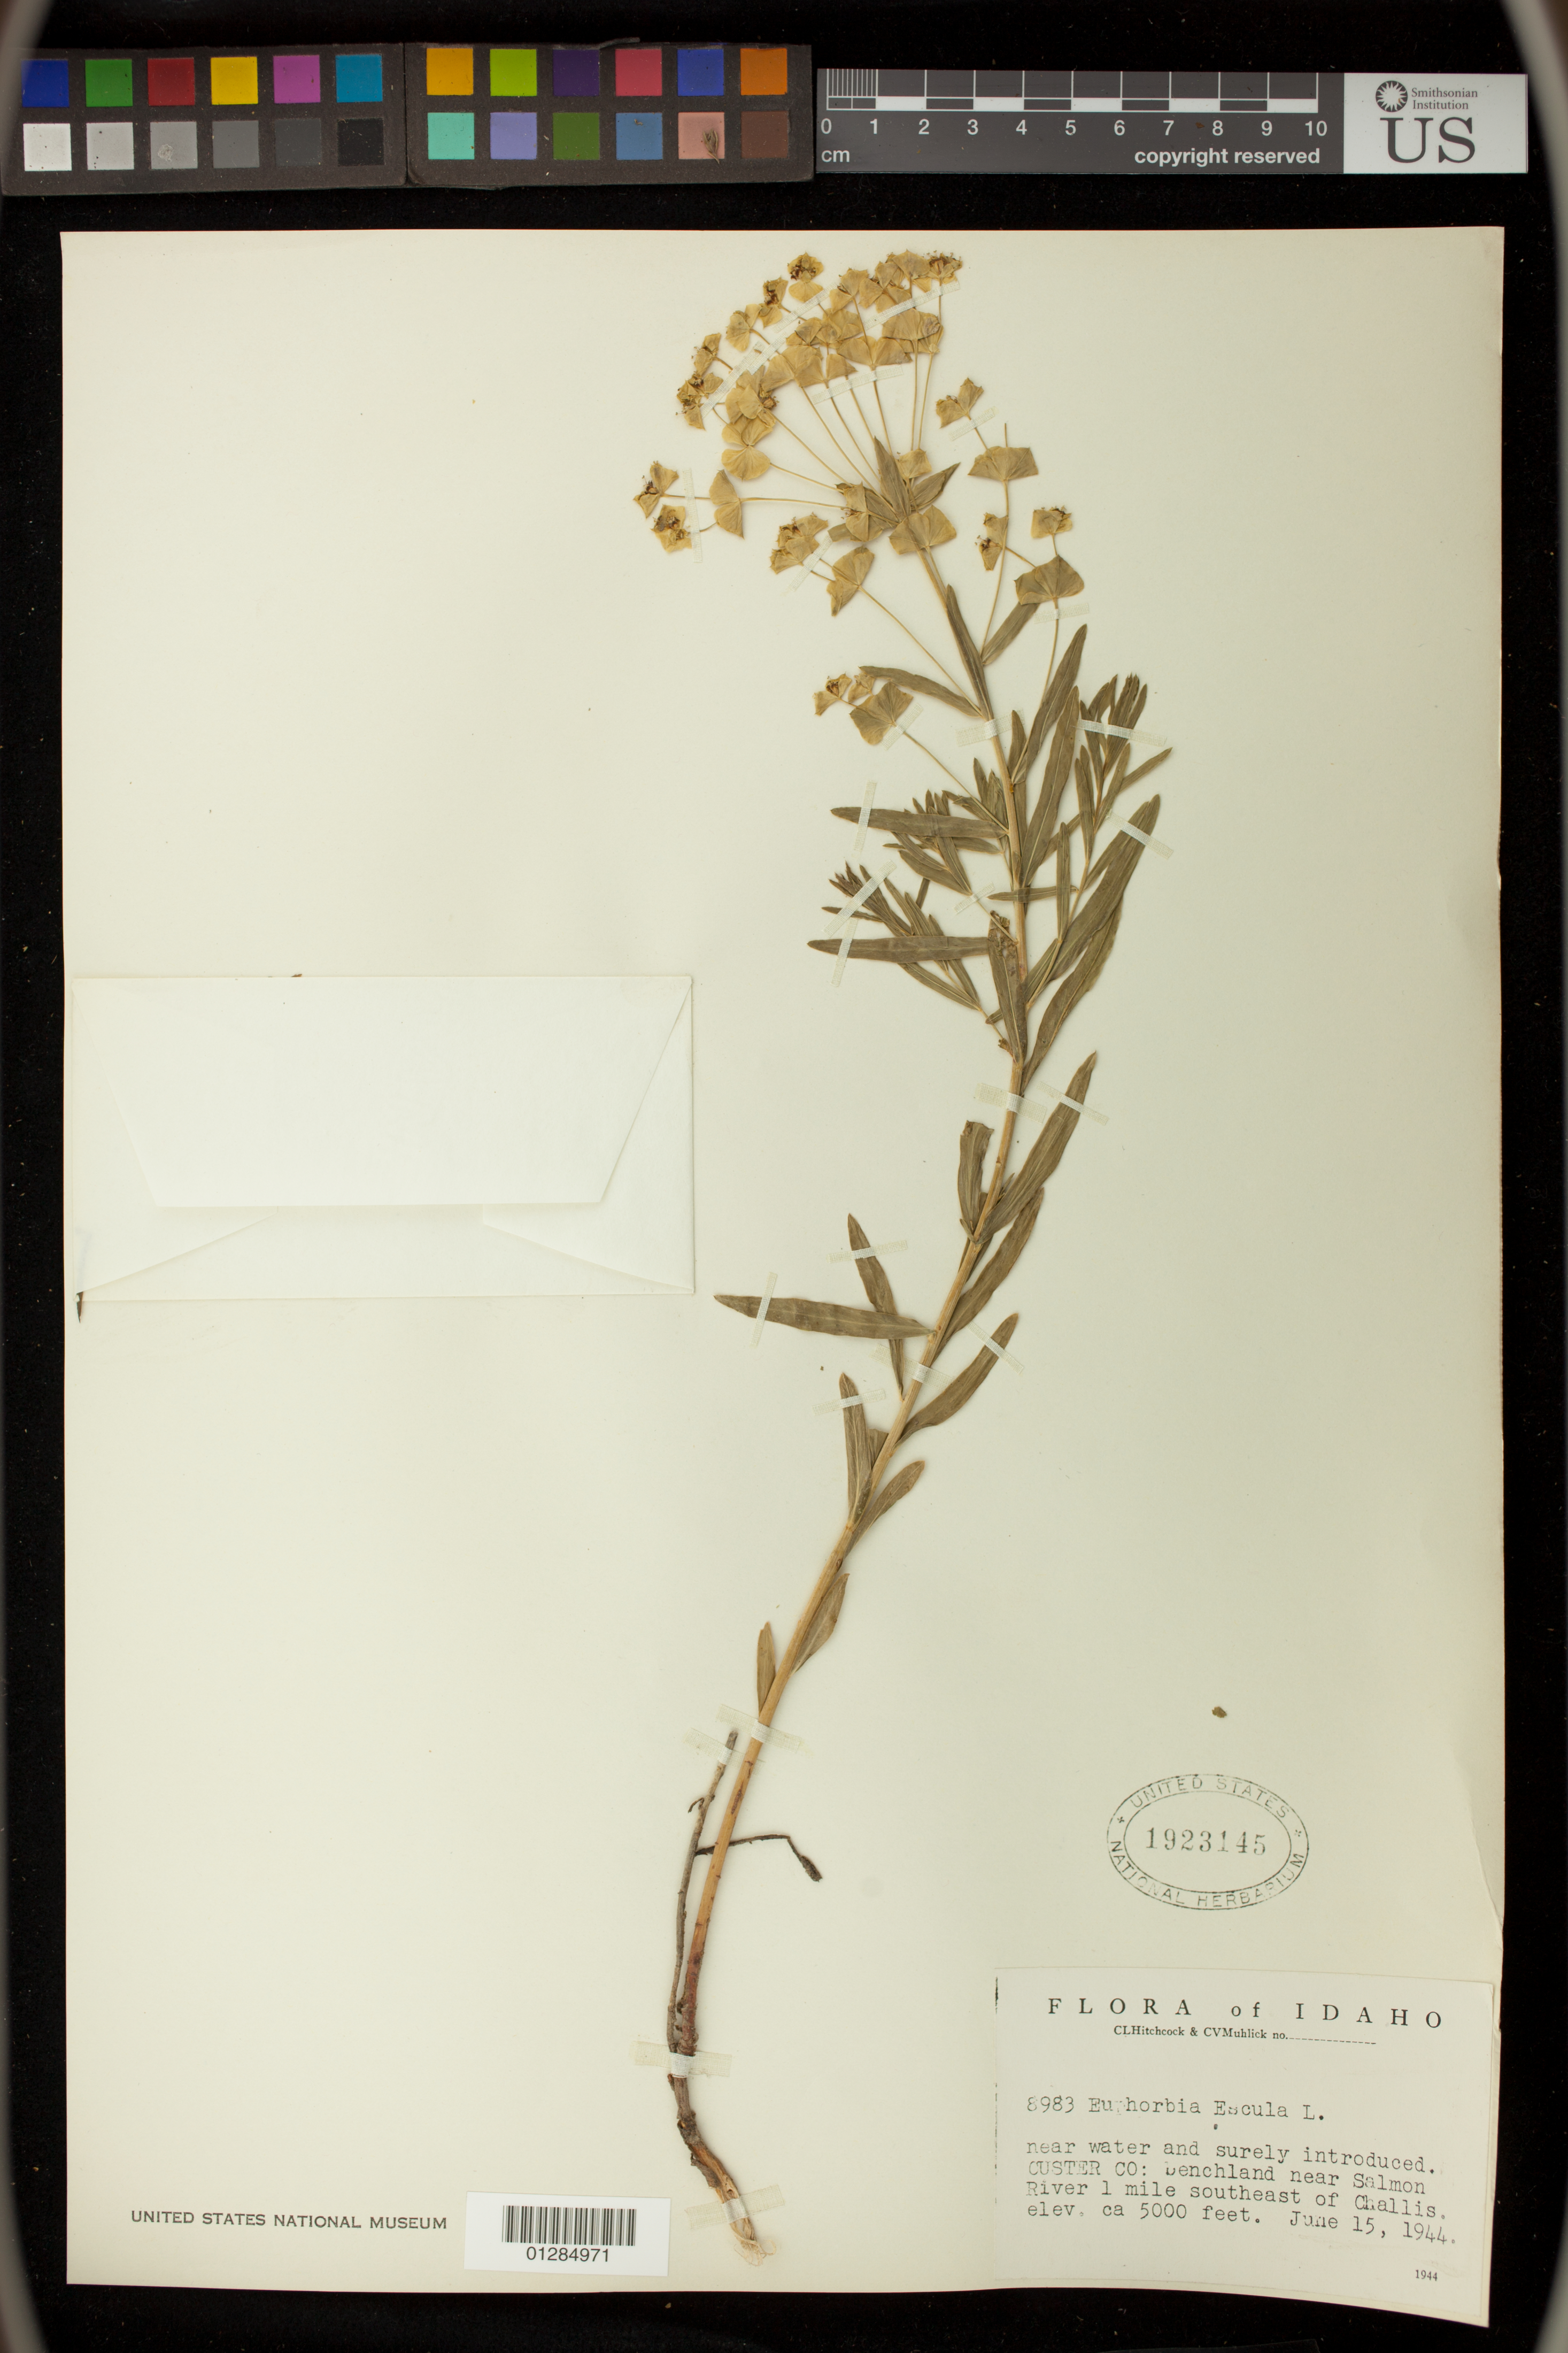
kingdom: Plantae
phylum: Tracheophyta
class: Magnoliopsida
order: Malpighiales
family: Euphorbiaceae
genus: Euphorbia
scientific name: Euphorbia esula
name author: L.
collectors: C. L. Hitchcock & C. V. Muhlick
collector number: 8983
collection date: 1944-06-15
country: United States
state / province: Idaho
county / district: Custer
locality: Benchland near Salmon River 1 mile southeast of Challis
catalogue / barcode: US 1923145